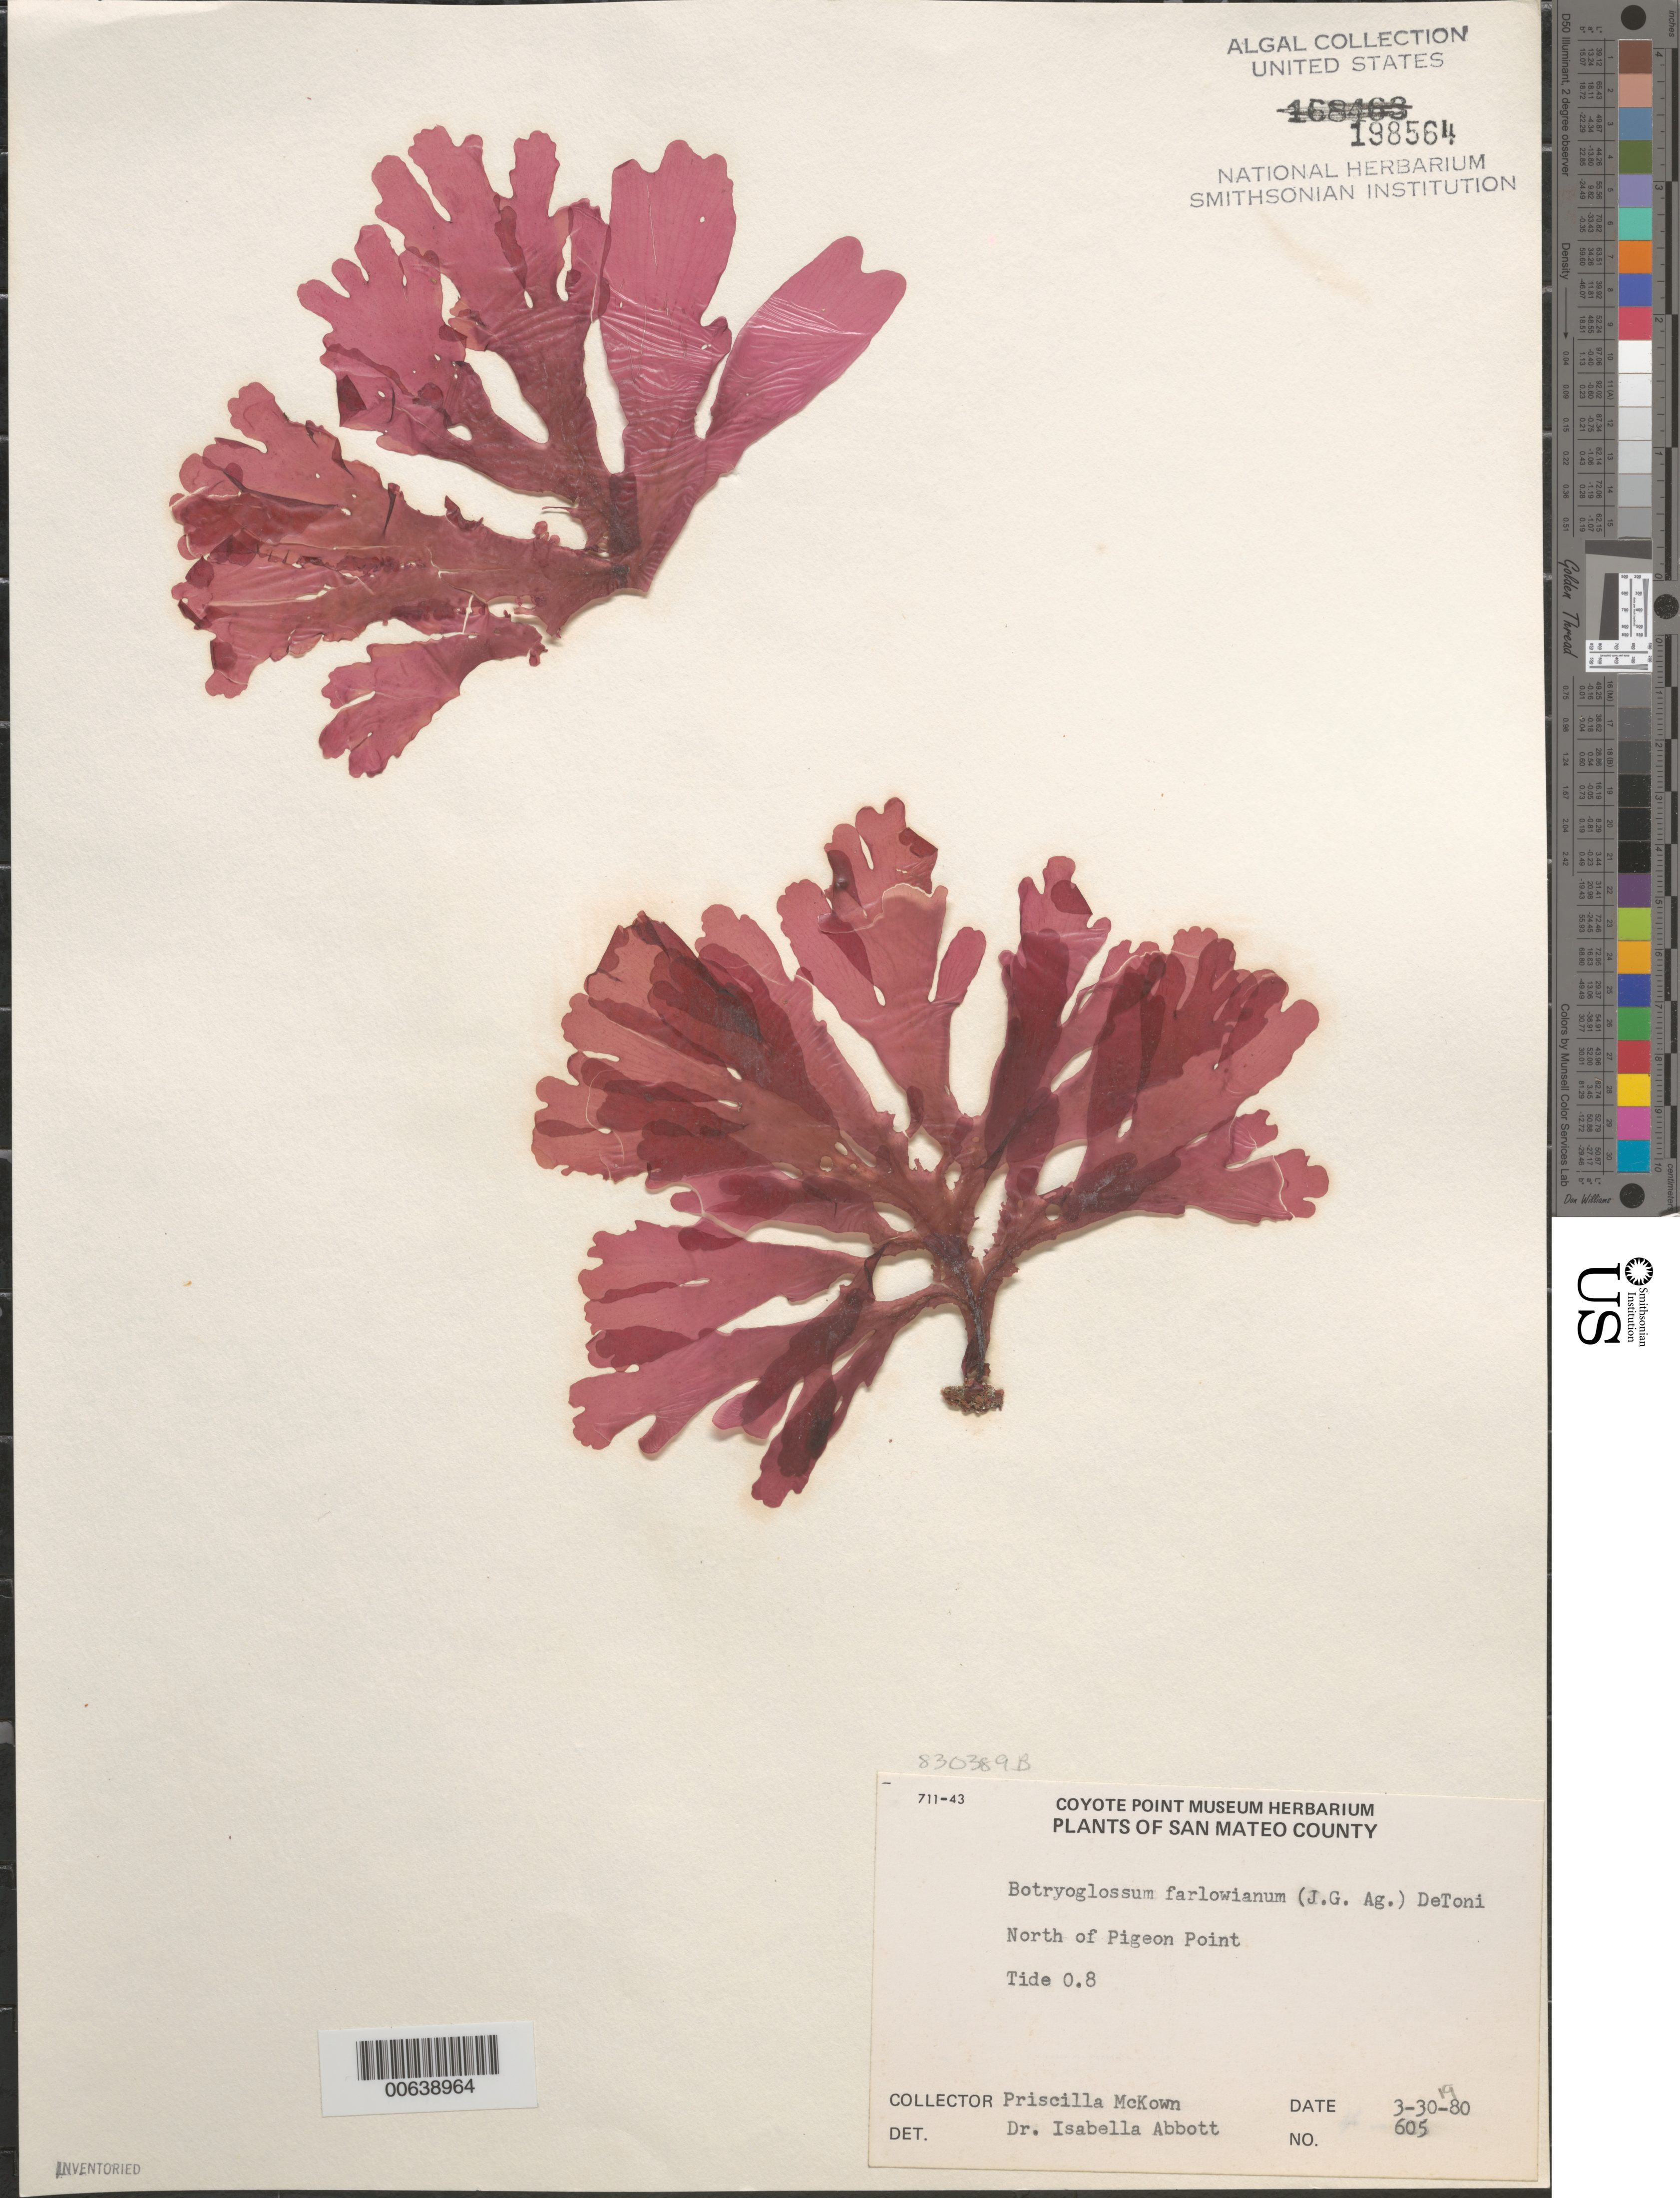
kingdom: Plantae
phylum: Rhodophyta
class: Florideophyceae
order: Ceramiales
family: Delesseriaceae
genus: Botryoglossum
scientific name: Botryoglossum farlowianum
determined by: Abbott, Isabella A.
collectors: P. McKown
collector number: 605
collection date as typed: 30 Mar 1980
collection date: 1980-03-30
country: United States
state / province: California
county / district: San Mateo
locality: North of Pigeon Point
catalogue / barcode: US 198564